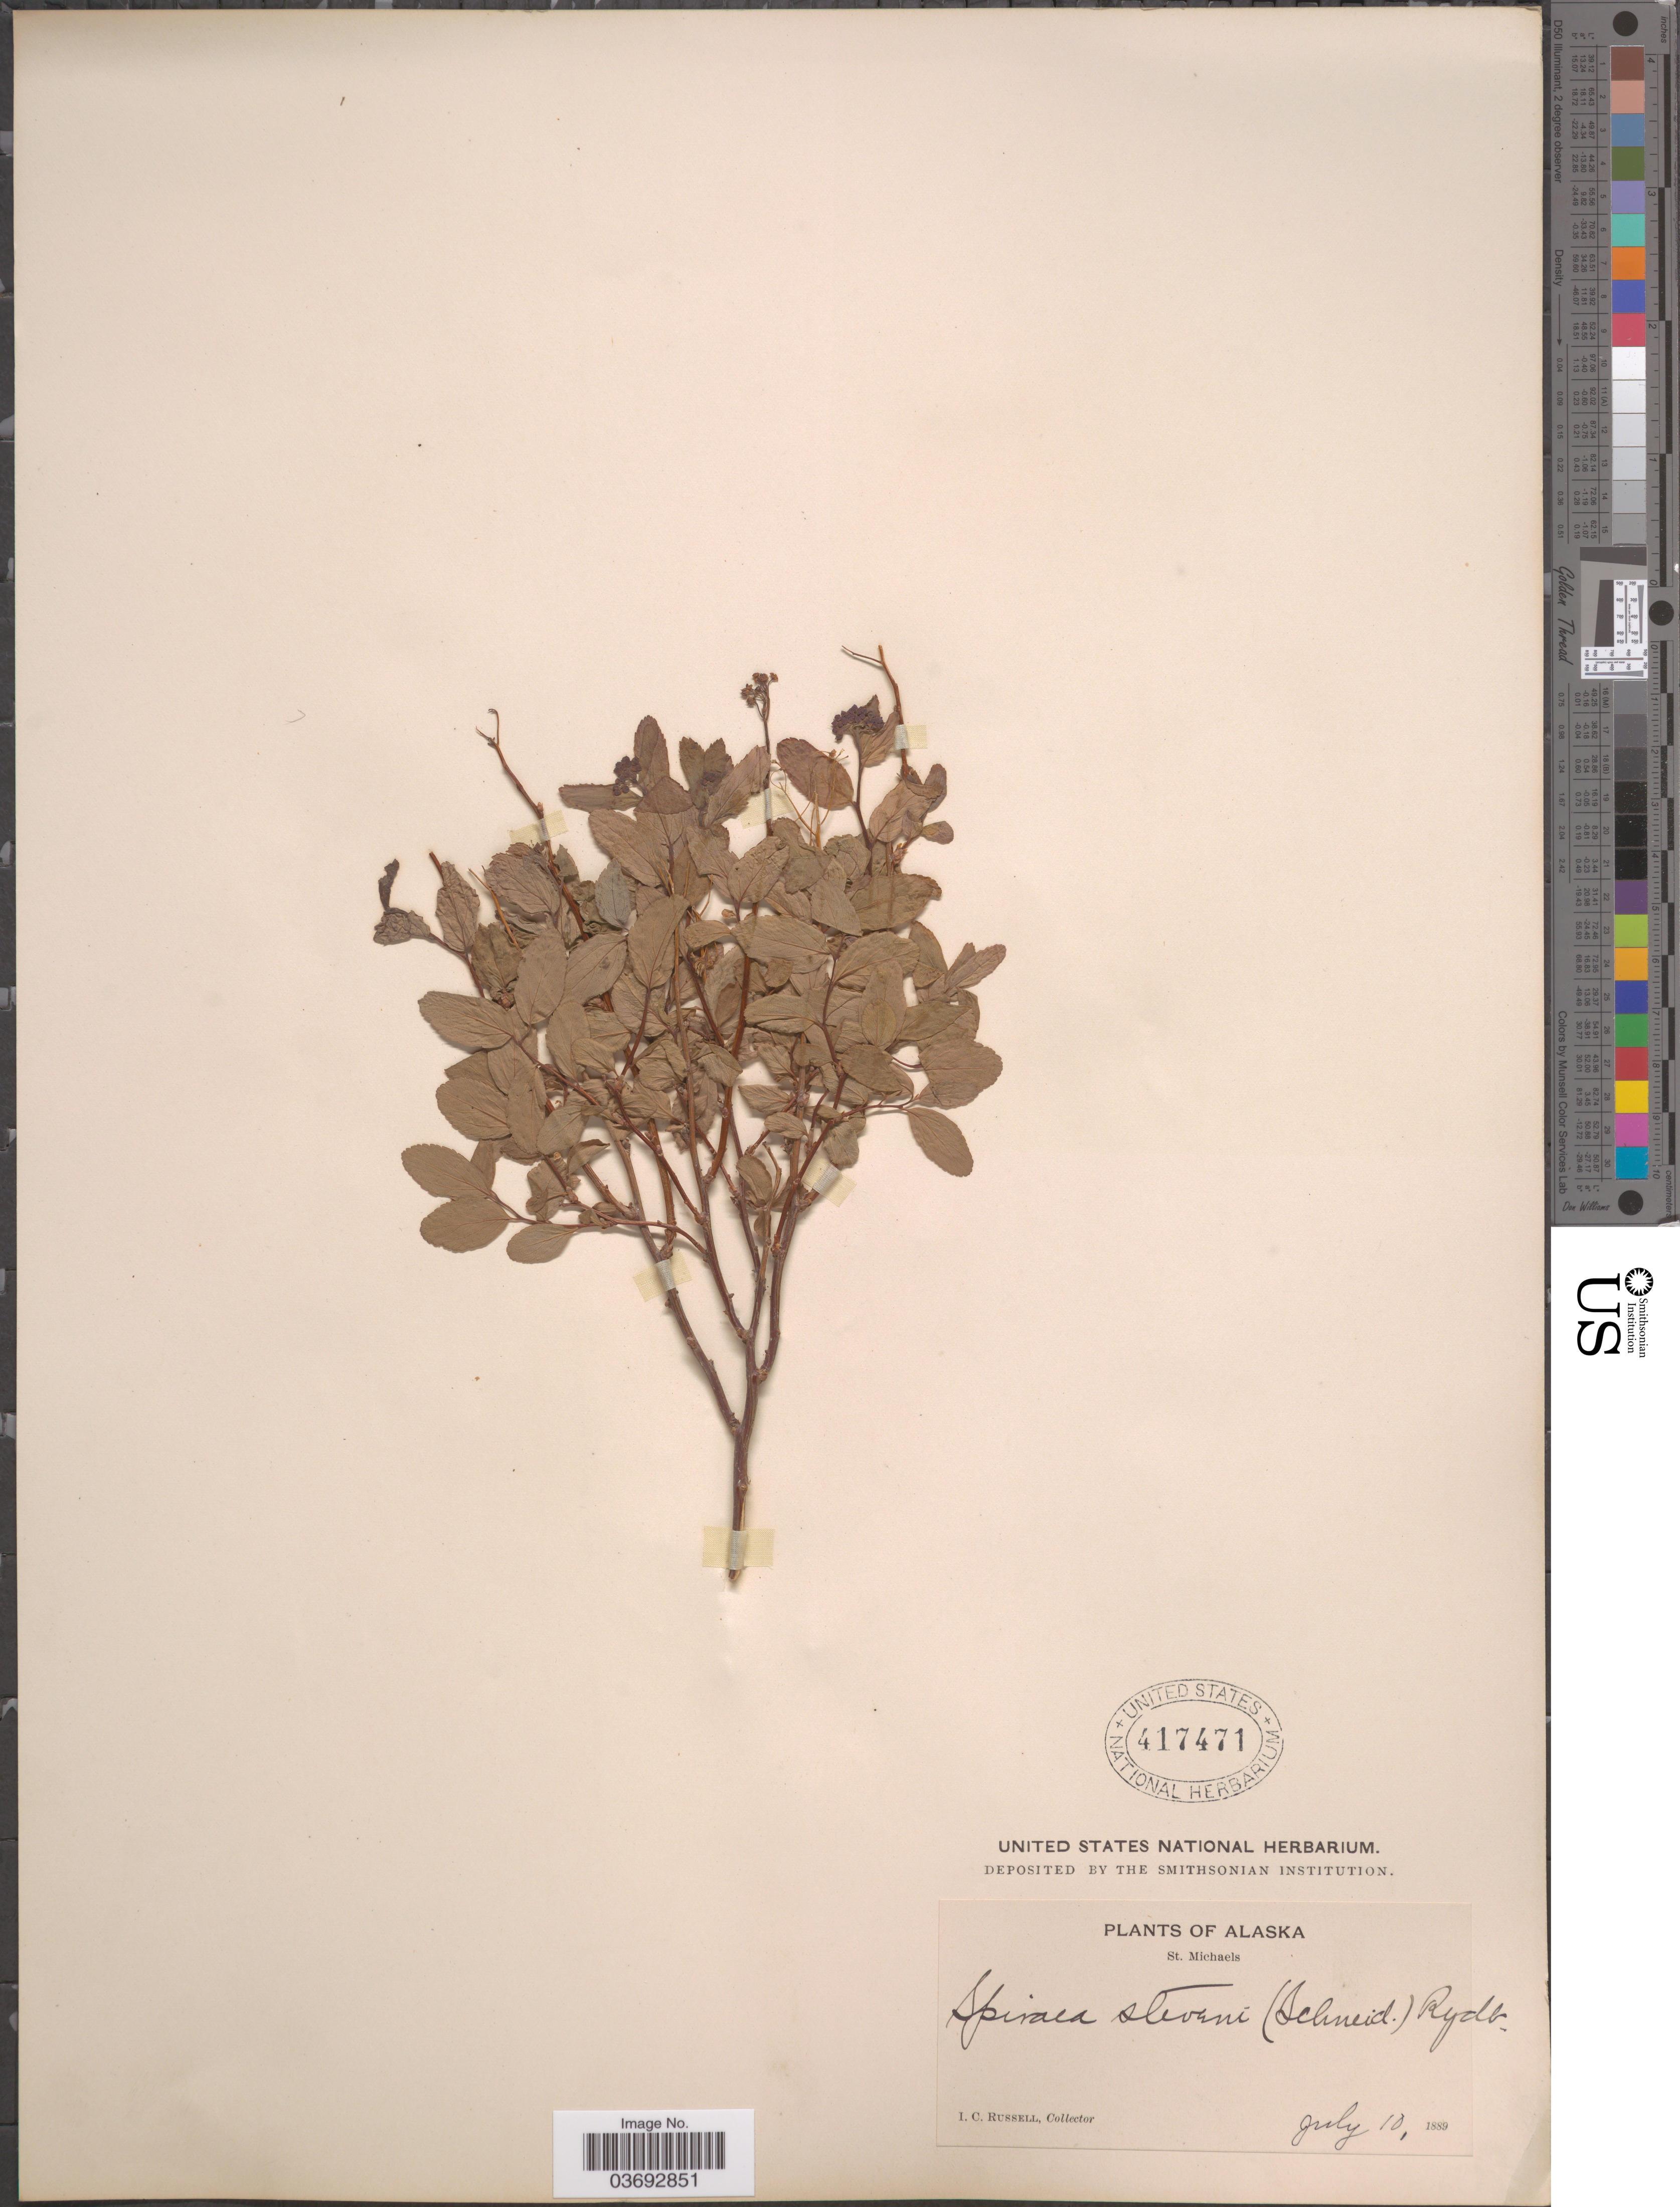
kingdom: Plantae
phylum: Tracheophyta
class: Magnoliopsida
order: Rosales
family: Rosaceae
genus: Spiraea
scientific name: Spiraea stevenii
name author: (C.K. Schneid.) Rydb.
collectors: I. C. Russell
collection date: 1889-07-10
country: United States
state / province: Alaska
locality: St. Michaels.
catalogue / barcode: US 417471